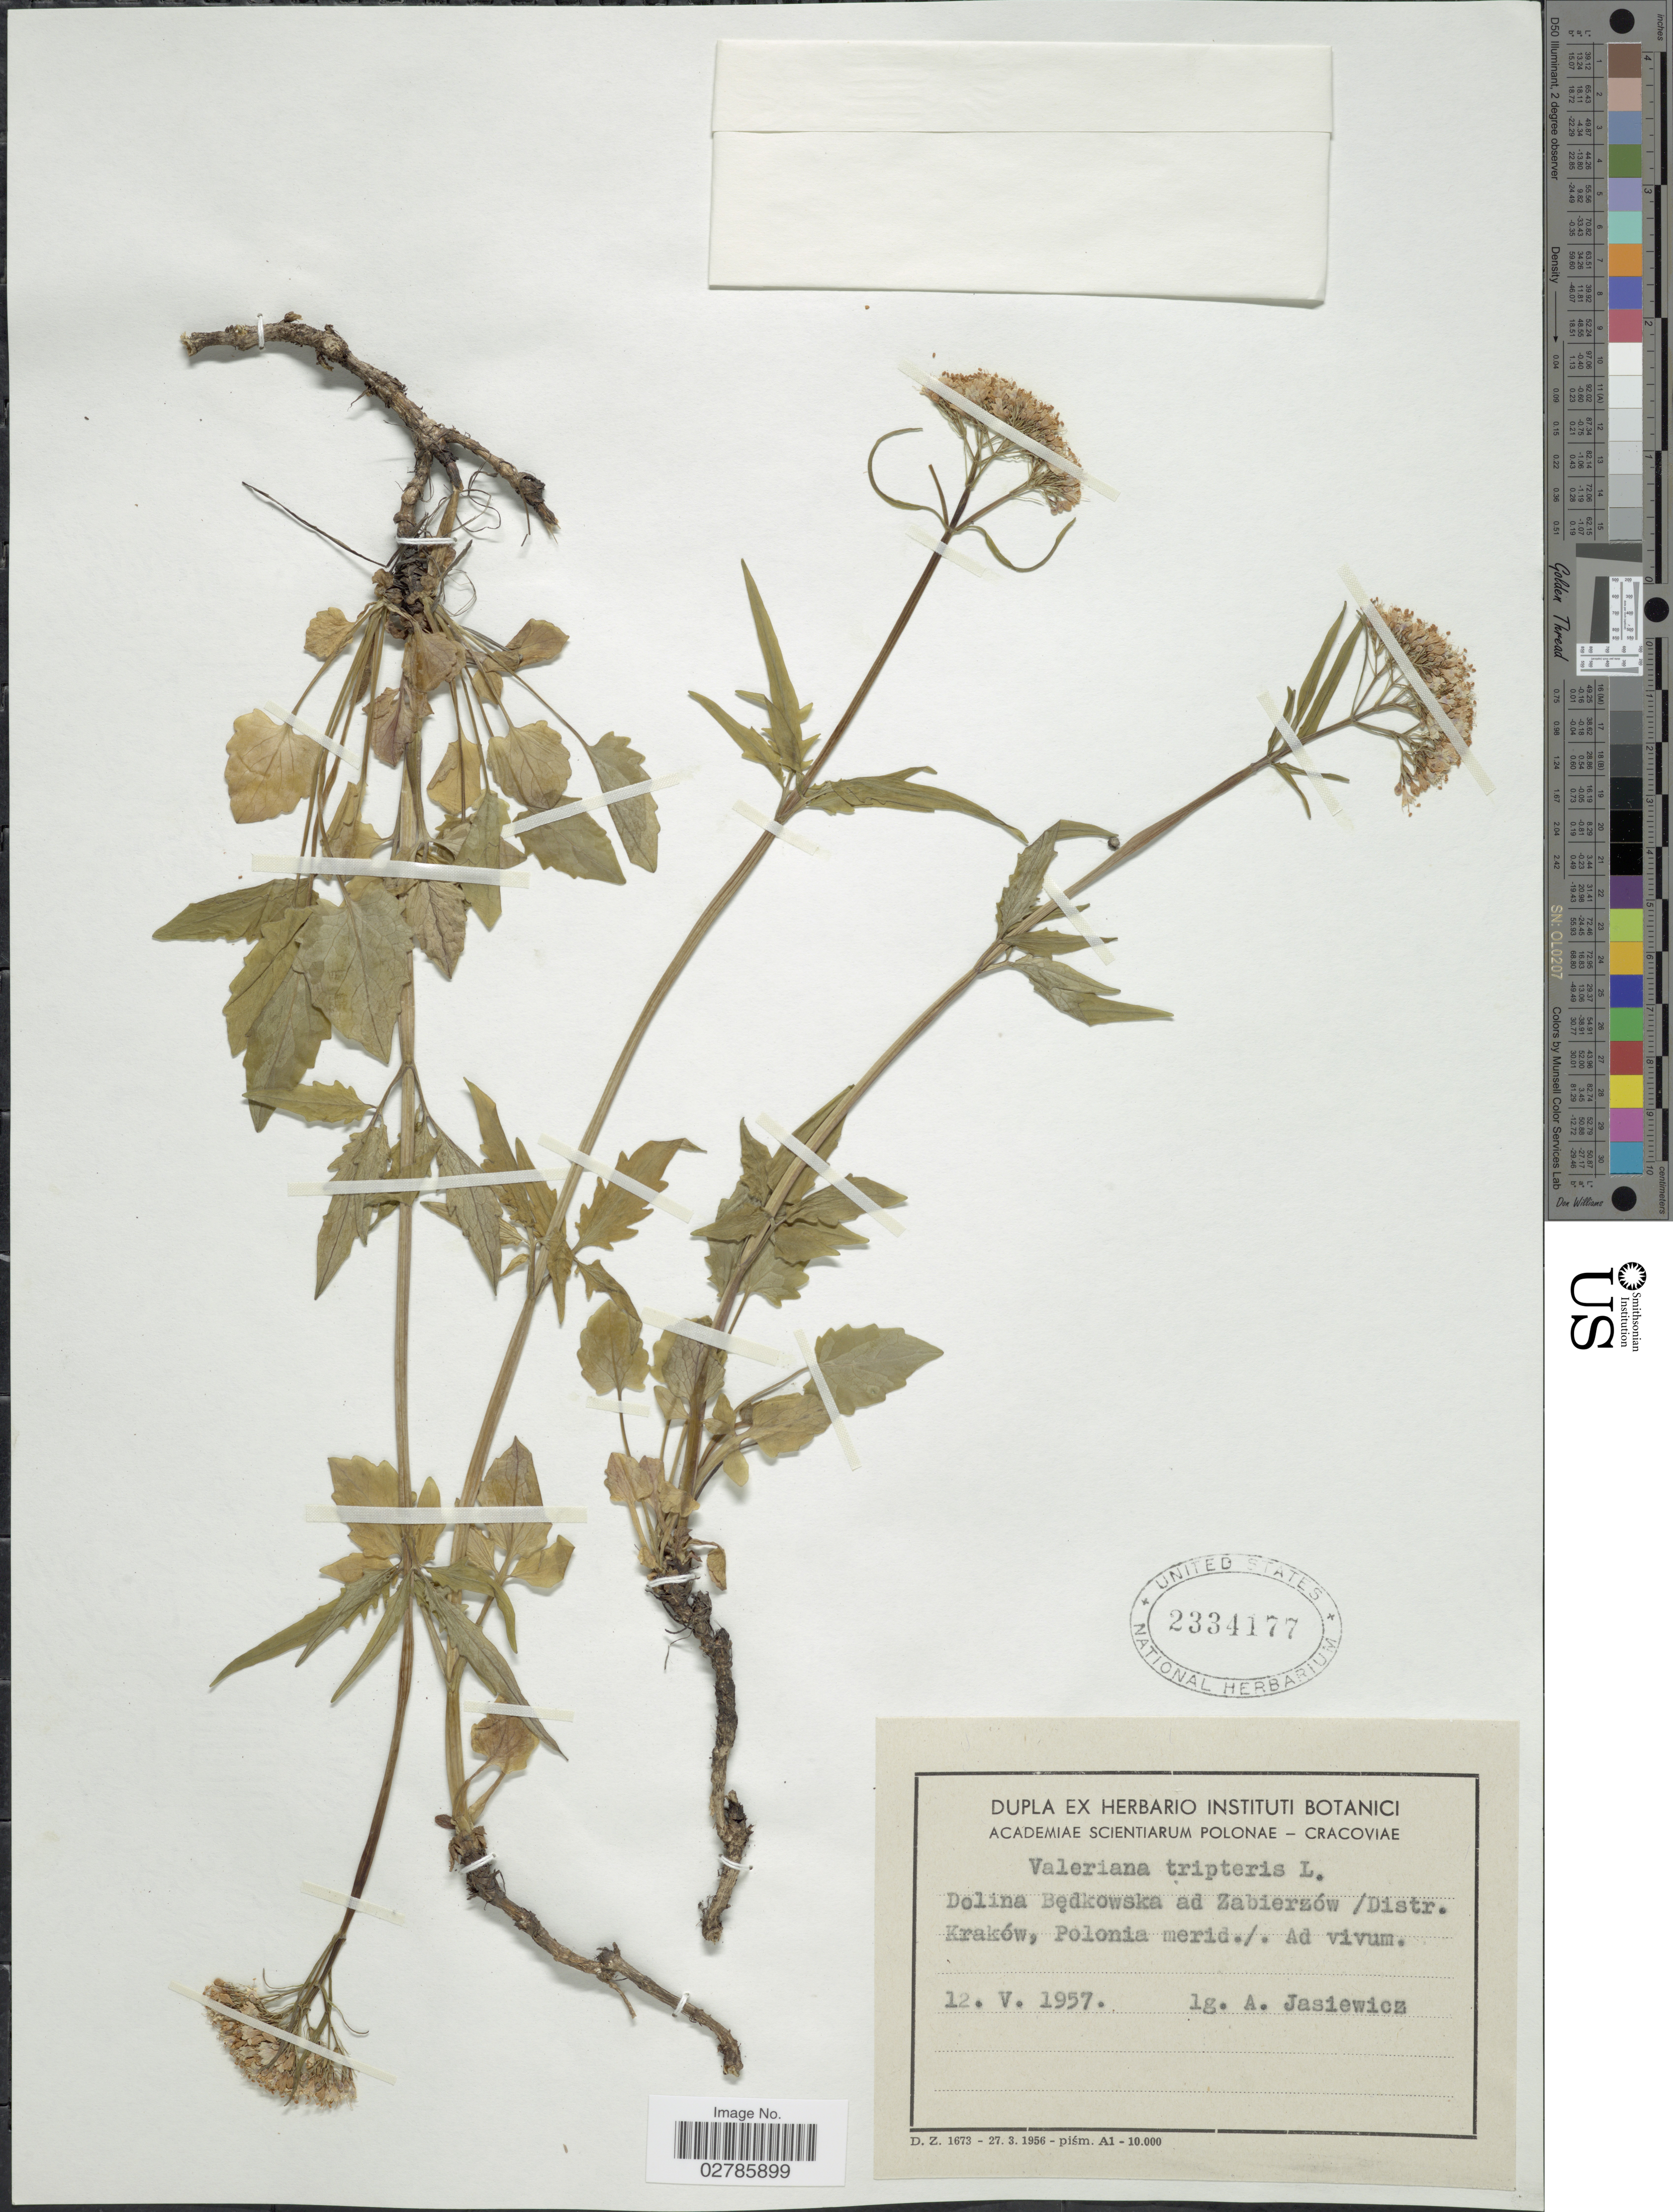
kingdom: Plantae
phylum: Tracheophyta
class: Magnoliopsida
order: Dipsacales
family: Caprifoliaceae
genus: Valeriana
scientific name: Valeriana tripteris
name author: L.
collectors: A. Jasiewicz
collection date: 1957-05-12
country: Poland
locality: Dolina Bedkowska ad Zabierzów /Distr. Kraków, Polonia merid.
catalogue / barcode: US 2334177